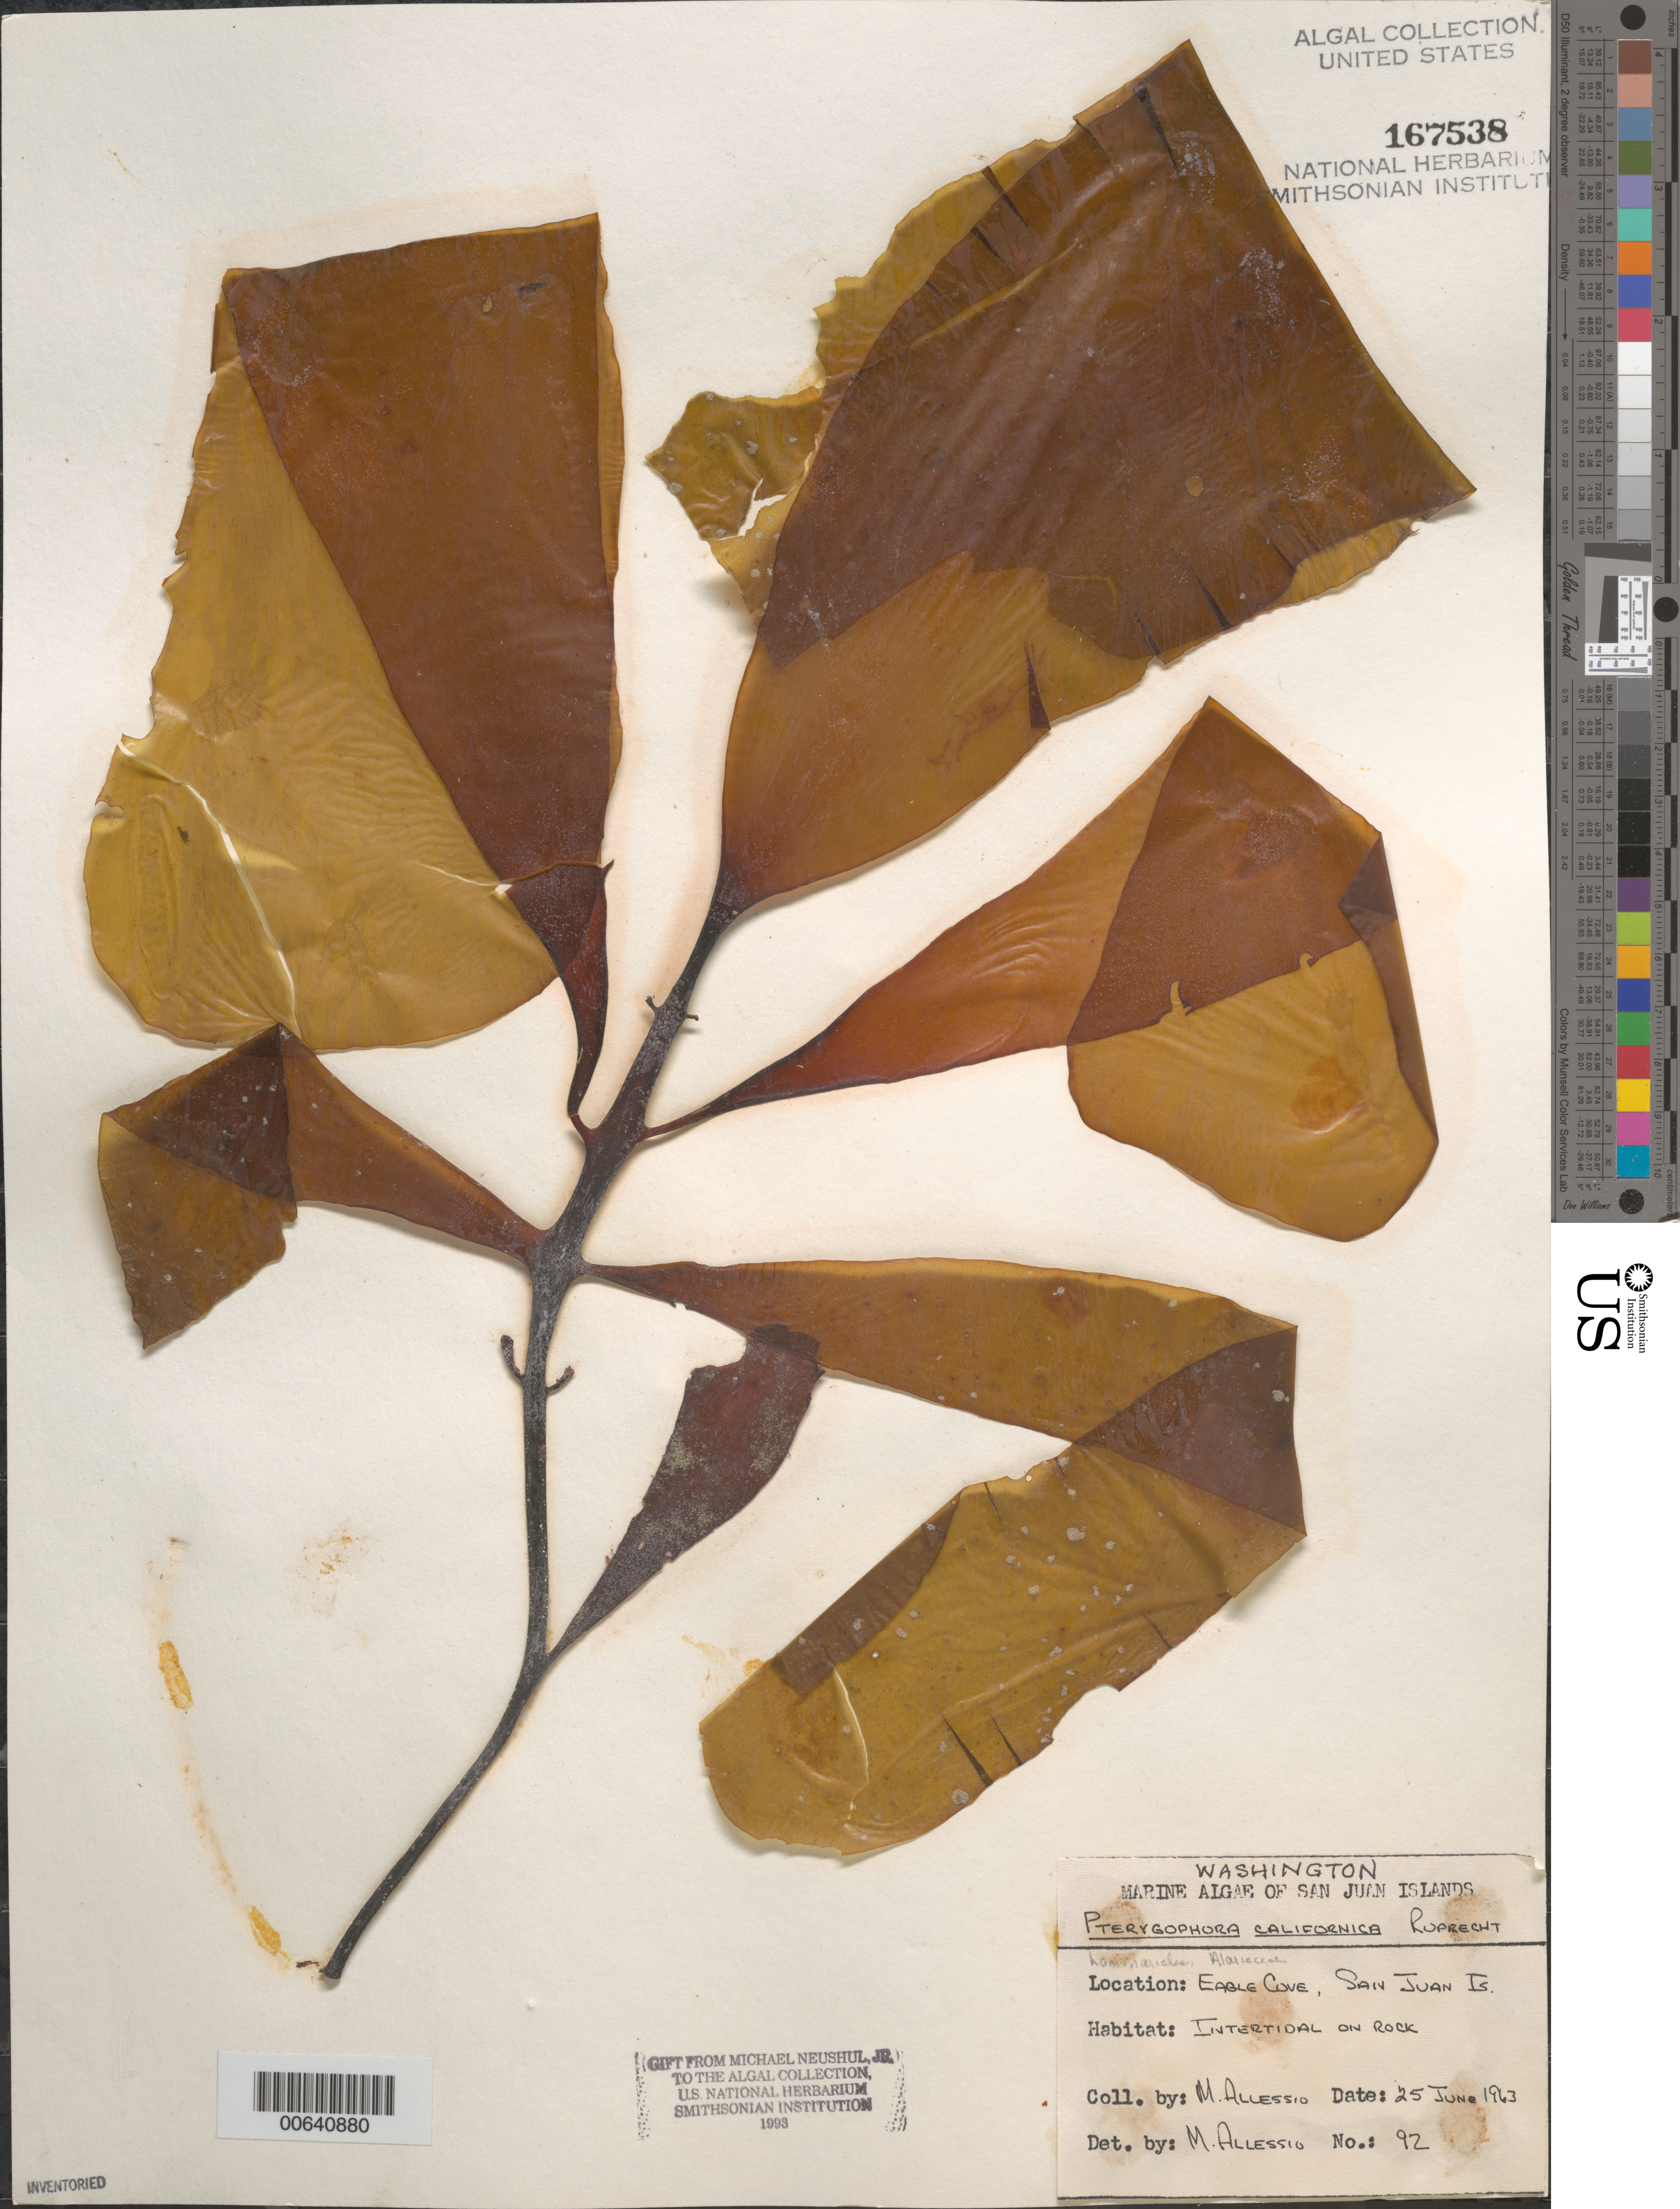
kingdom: Chromista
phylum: Ochrophyta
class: Phaeophyceae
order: Laminariales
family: Alariaceae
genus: Pterygophora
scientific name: Pterygophora californica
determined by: Allessio, M.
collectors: M. Allessio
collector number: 92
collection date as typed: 25 Jun 1963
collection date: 1963-06-25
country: United States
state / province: Washington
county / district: San Juan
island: San Juan Island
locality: Eagle Cove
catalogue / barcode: US 167538